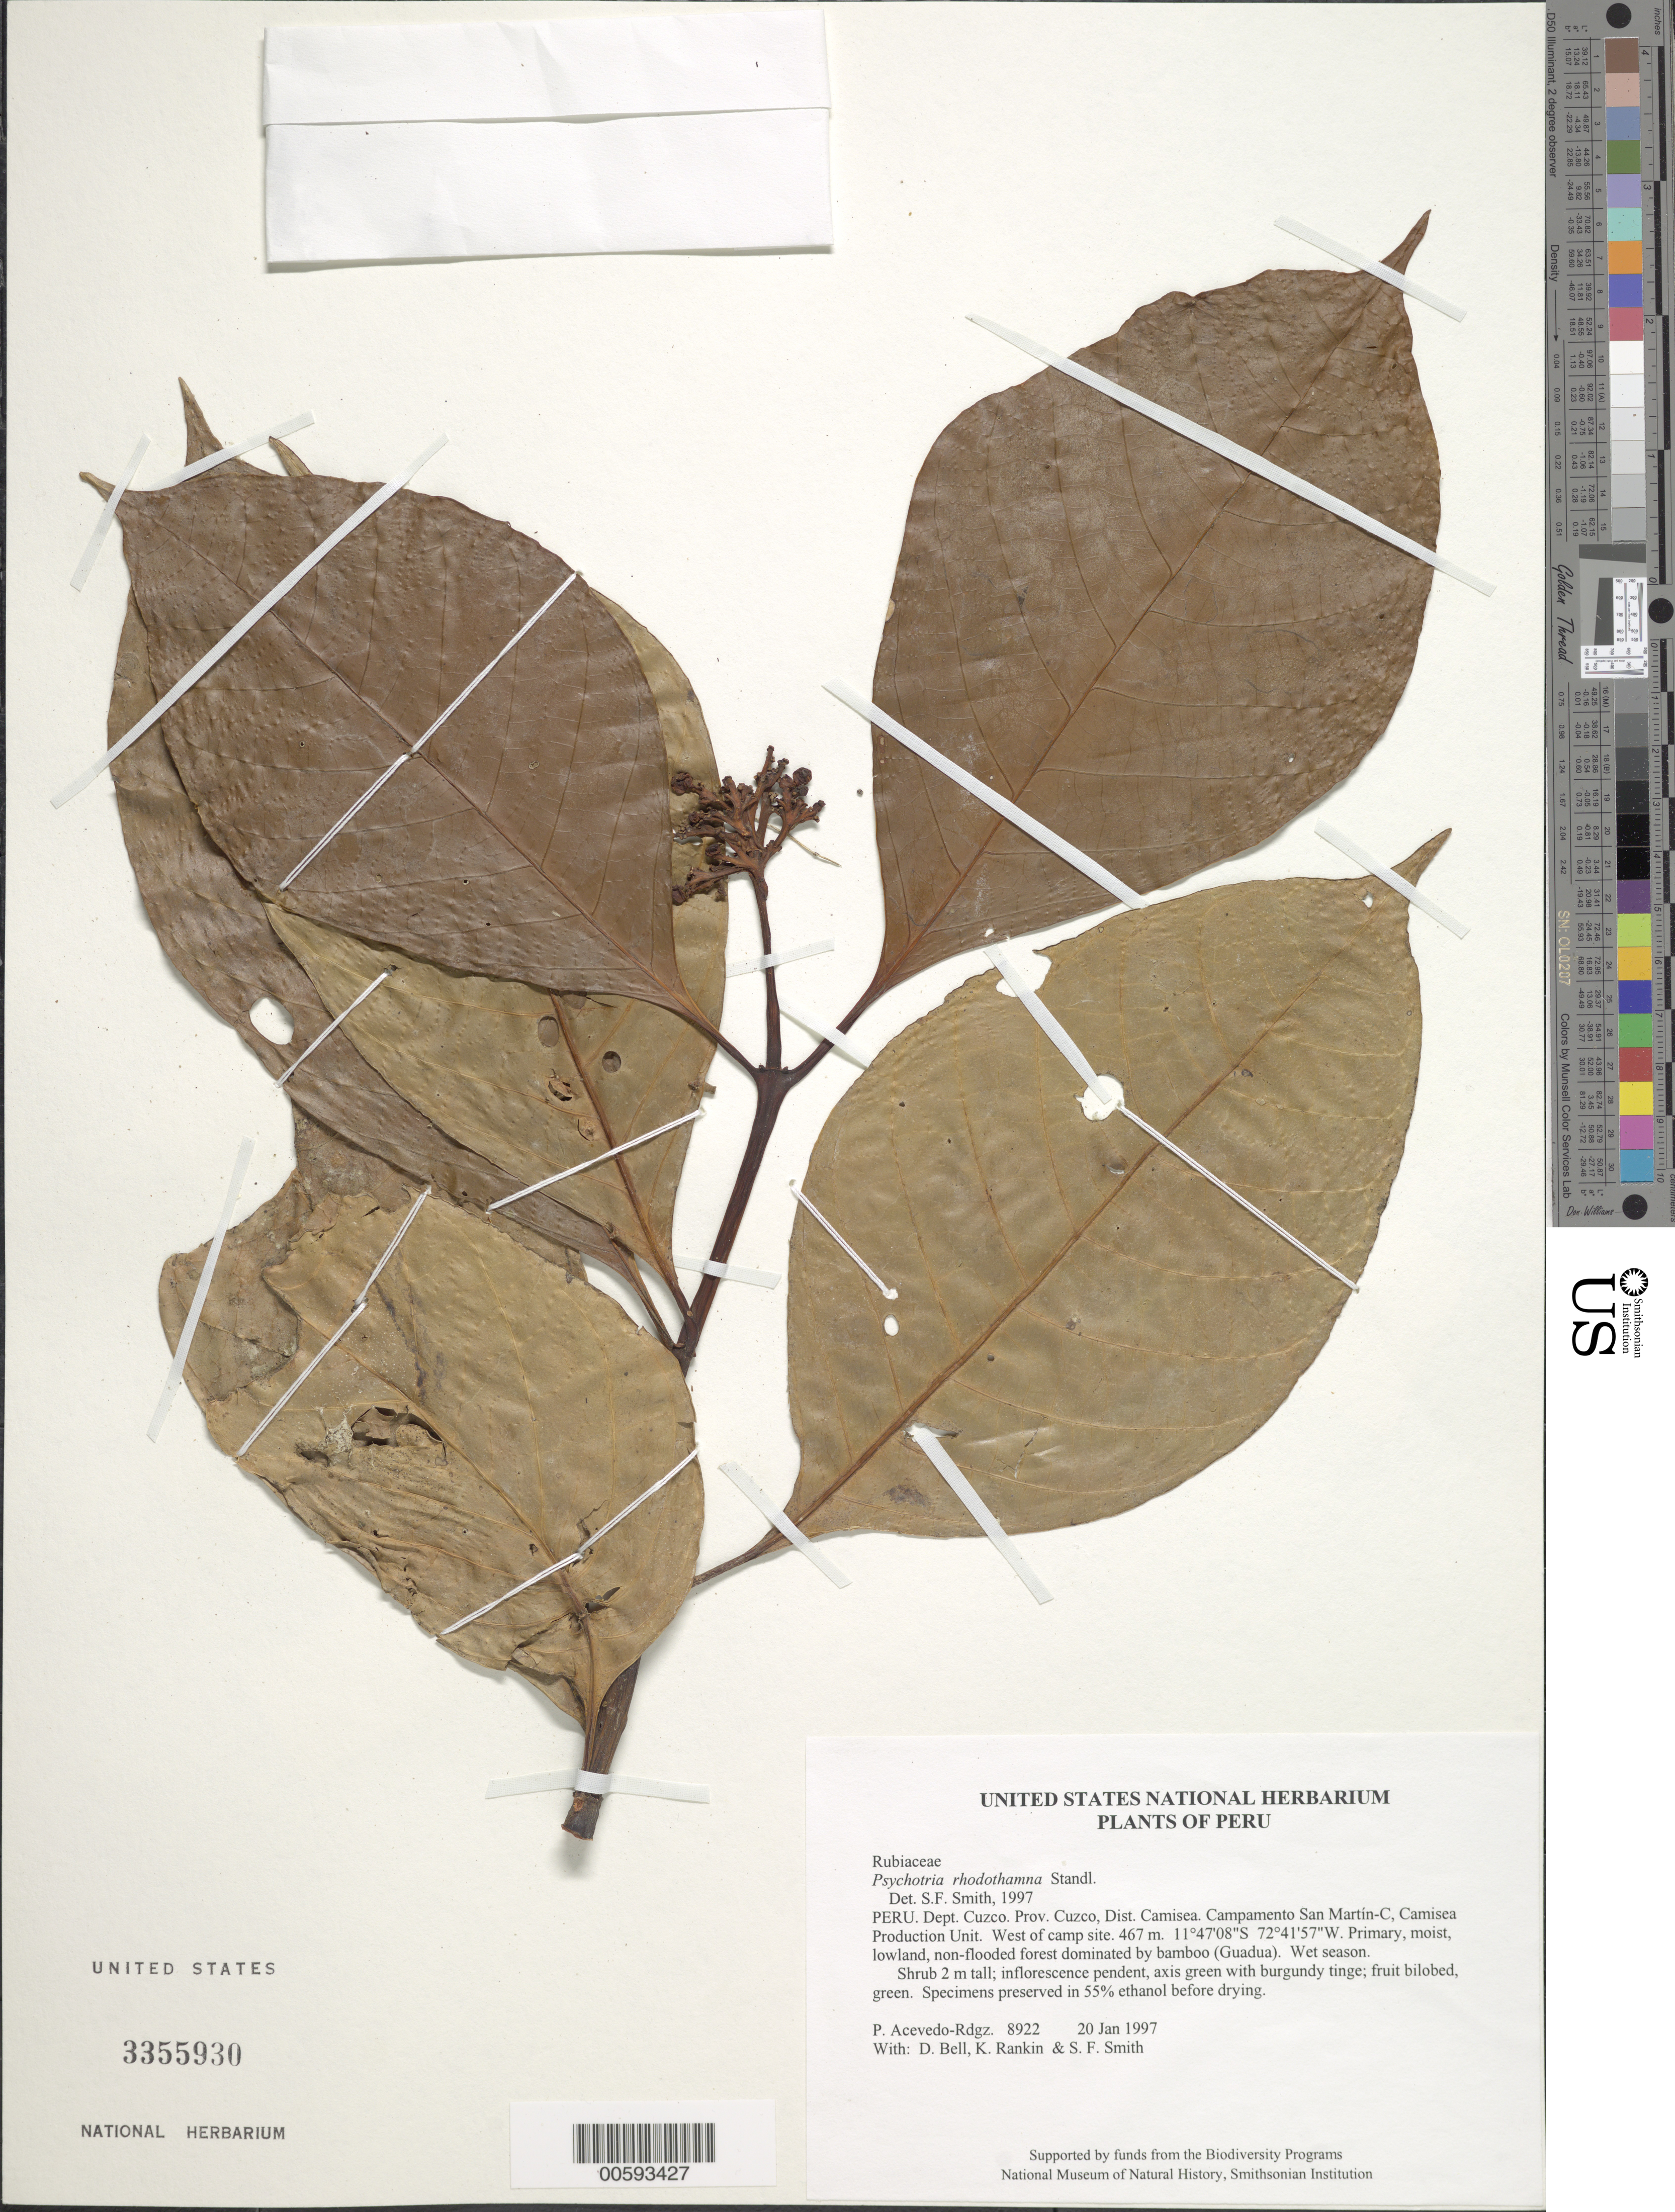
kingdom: Plantae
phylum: Tracheophyta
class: Magnoliopsida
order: Gentianales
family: Rubiaceae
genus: Psychotria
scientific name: Psychotria rhodothamna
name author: Standl.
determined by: Smith, Stephen F., (US), NMNH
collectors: P. Acevedo-Rodr., D. A. Bell, K. B. Rankin & S.F. Smith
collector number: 8922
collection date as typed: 20 Jan 1997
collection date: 1997-01-20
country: Peru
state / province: Cusco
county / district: Cusco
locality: Districto Camisea, Campamento San Martín-C, Camisea Production Unit. West of camp site.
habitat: Primary, moist, lowland, non-flooded forest dominated by bamboo (Guadua). Wet season.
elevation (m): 467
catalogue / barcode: US 3355930